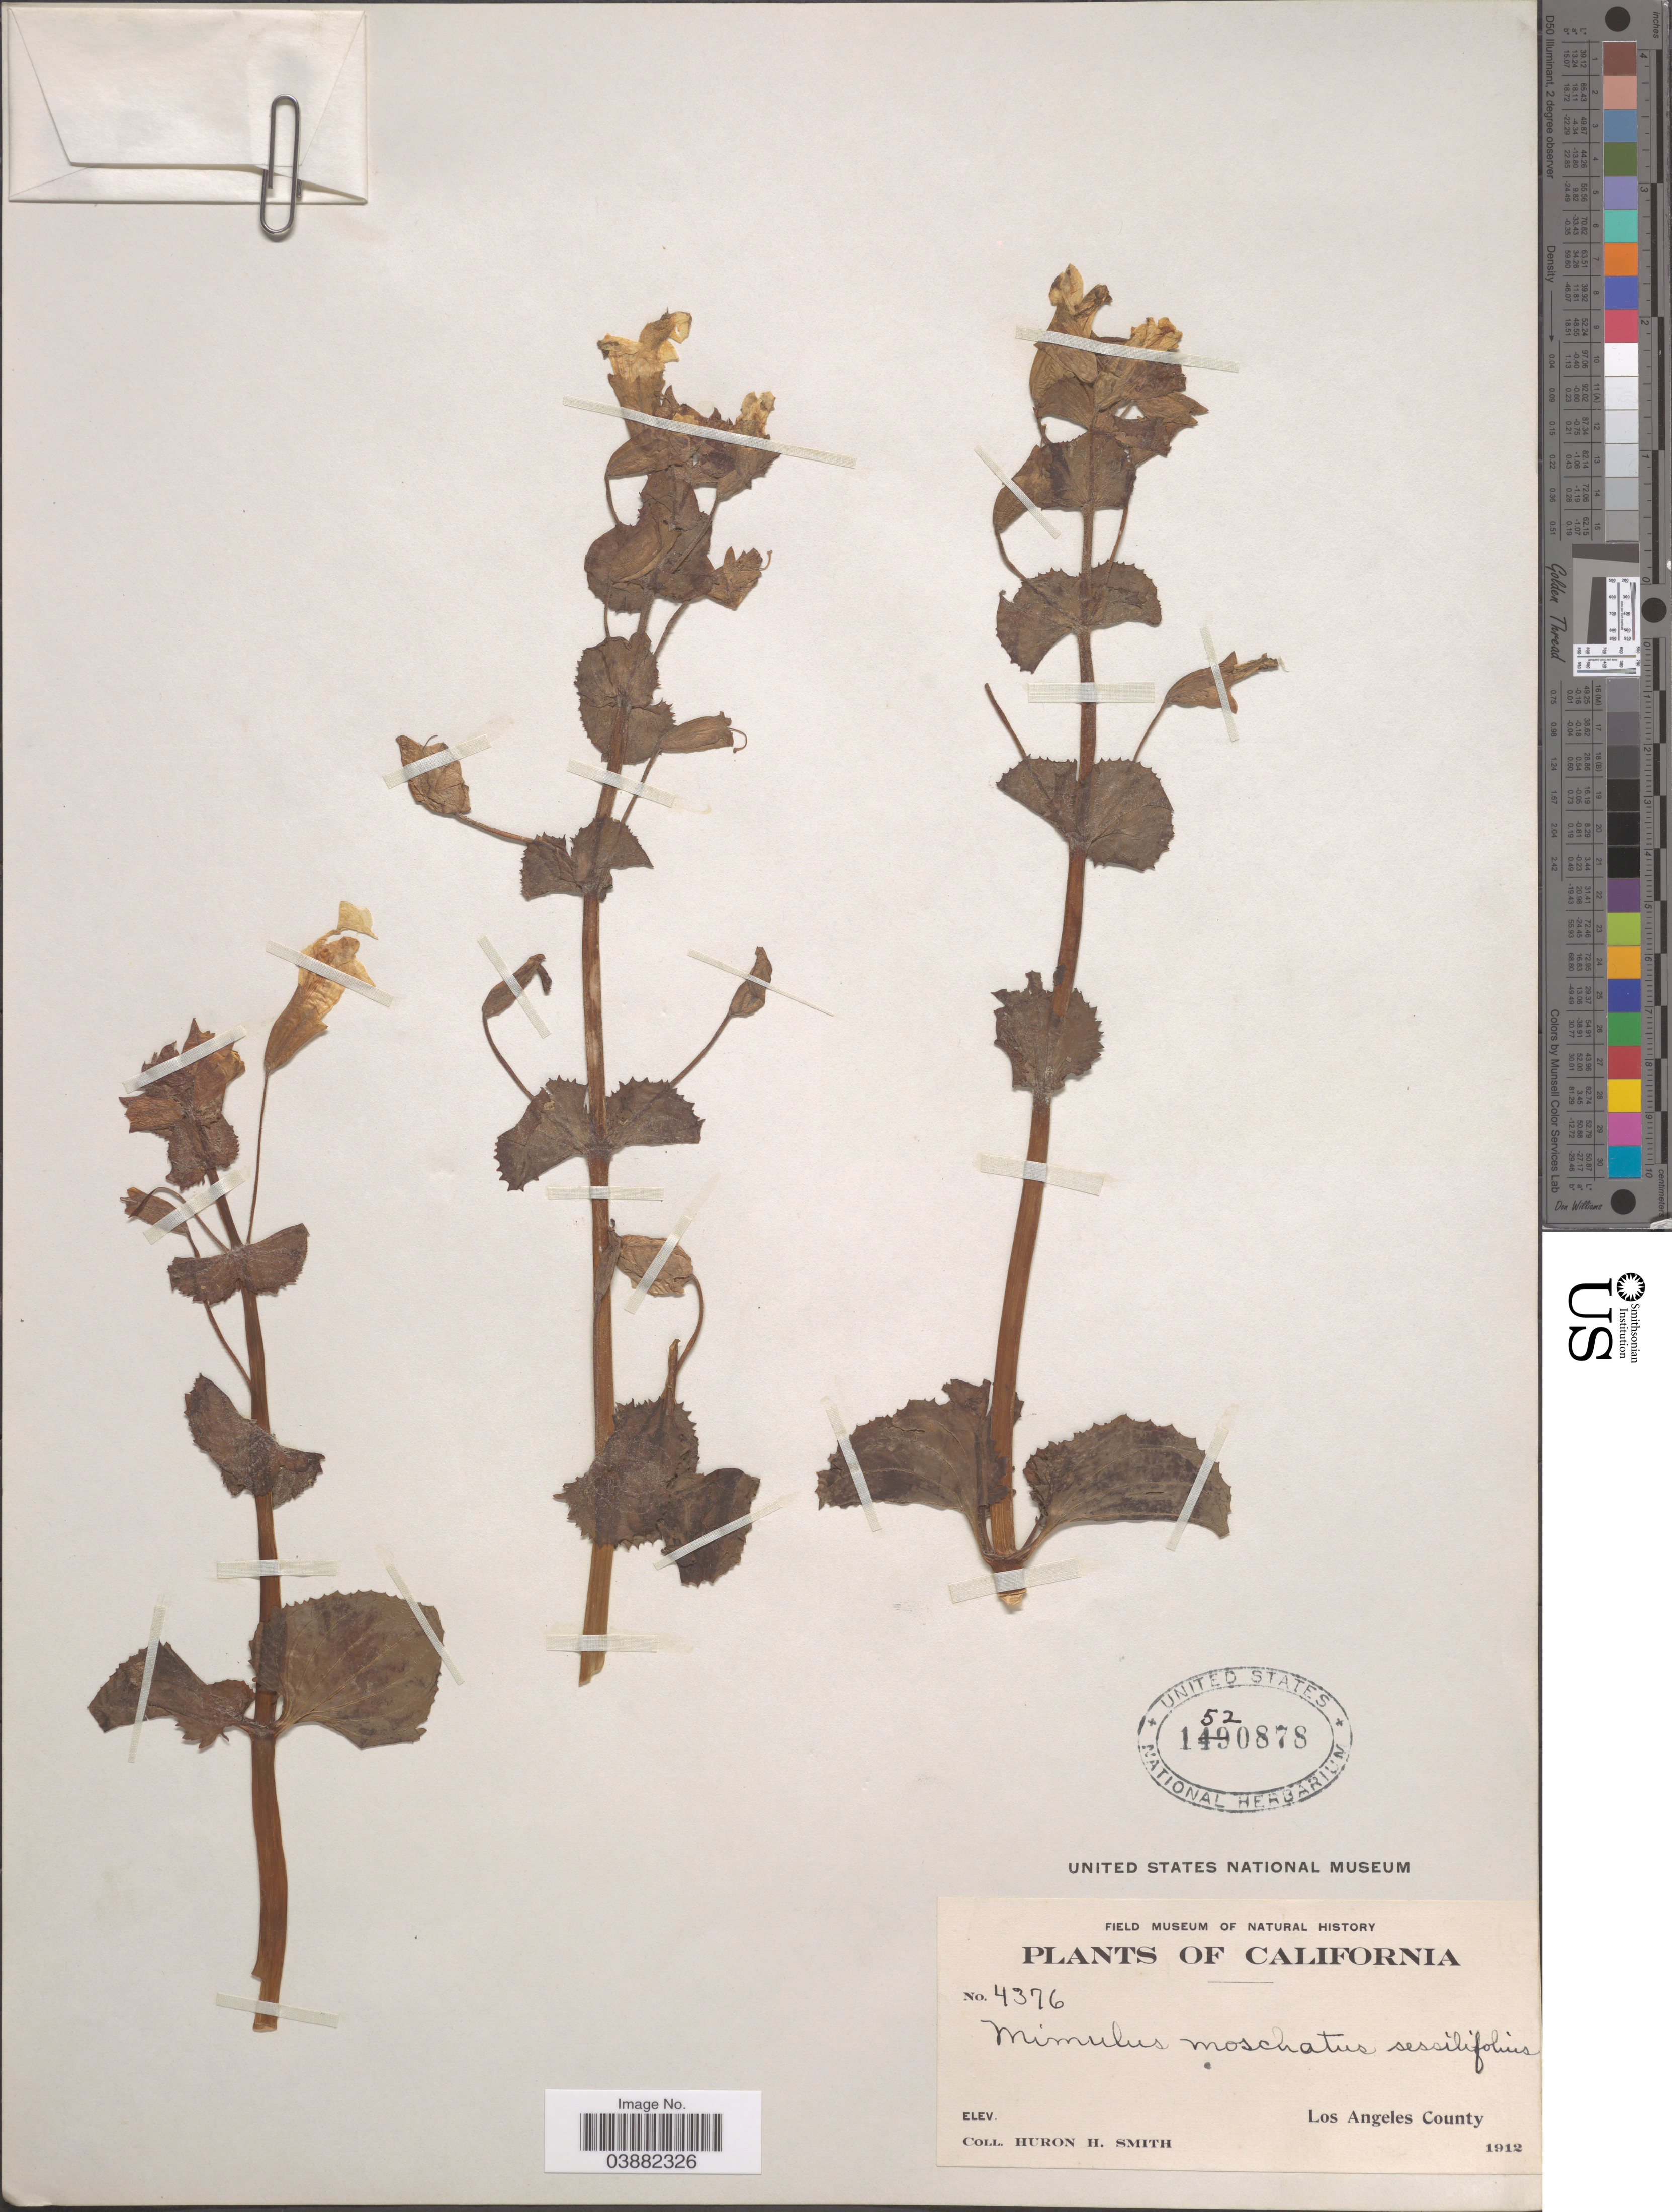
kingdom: Plantae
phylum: Tracheophyta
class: Magnoliopsida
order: Lamiales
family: Phrymaceae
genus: Mimulus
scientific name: Mimulus moschatus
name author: Douglas ex Lindl.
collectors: Huron H. Smith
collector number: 4376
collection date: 1912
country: United States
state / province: California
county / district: Los Angeles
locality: Los Angeles County.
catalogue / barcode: US 1520878